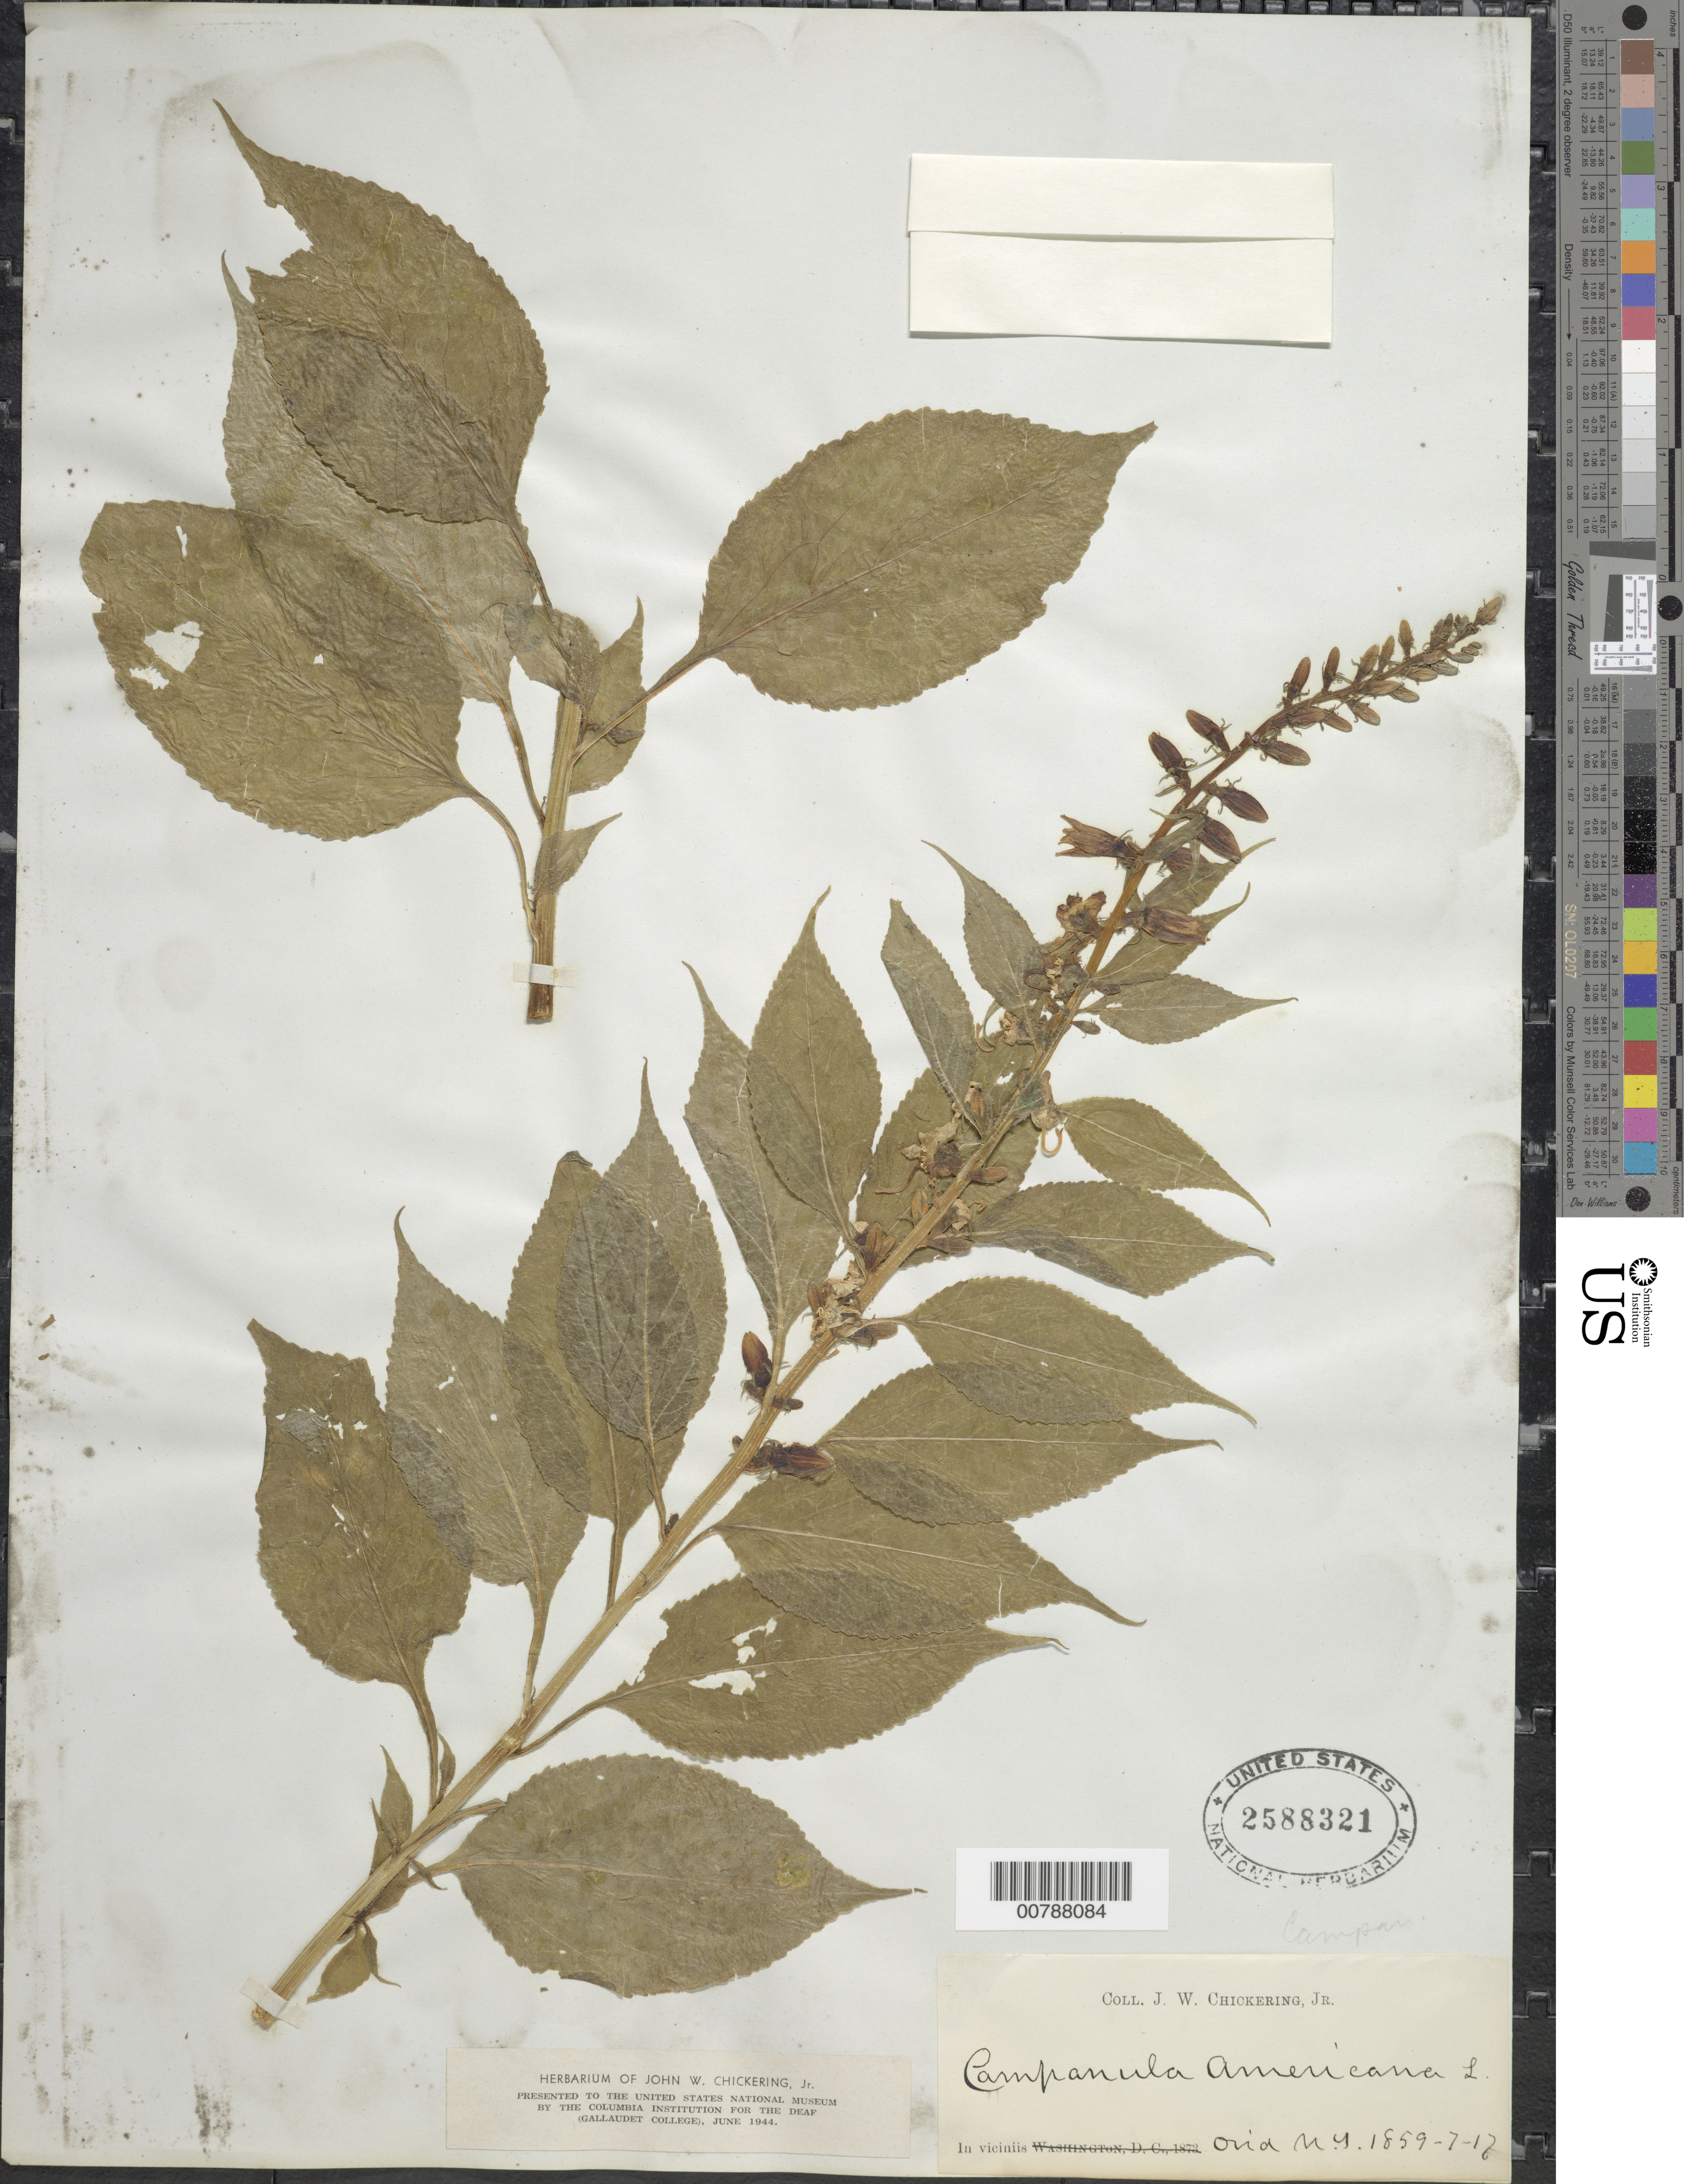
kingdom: Plantae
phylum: Tracheophyta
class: Magnoliopsida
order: Asterales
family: Campanulaceae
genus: Campanula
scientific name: Campanula americana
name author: L.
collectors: J. W. Chickering Jr.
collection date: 1859-07-12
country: United States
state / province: New York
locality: Ovid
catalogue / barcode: US 2588321